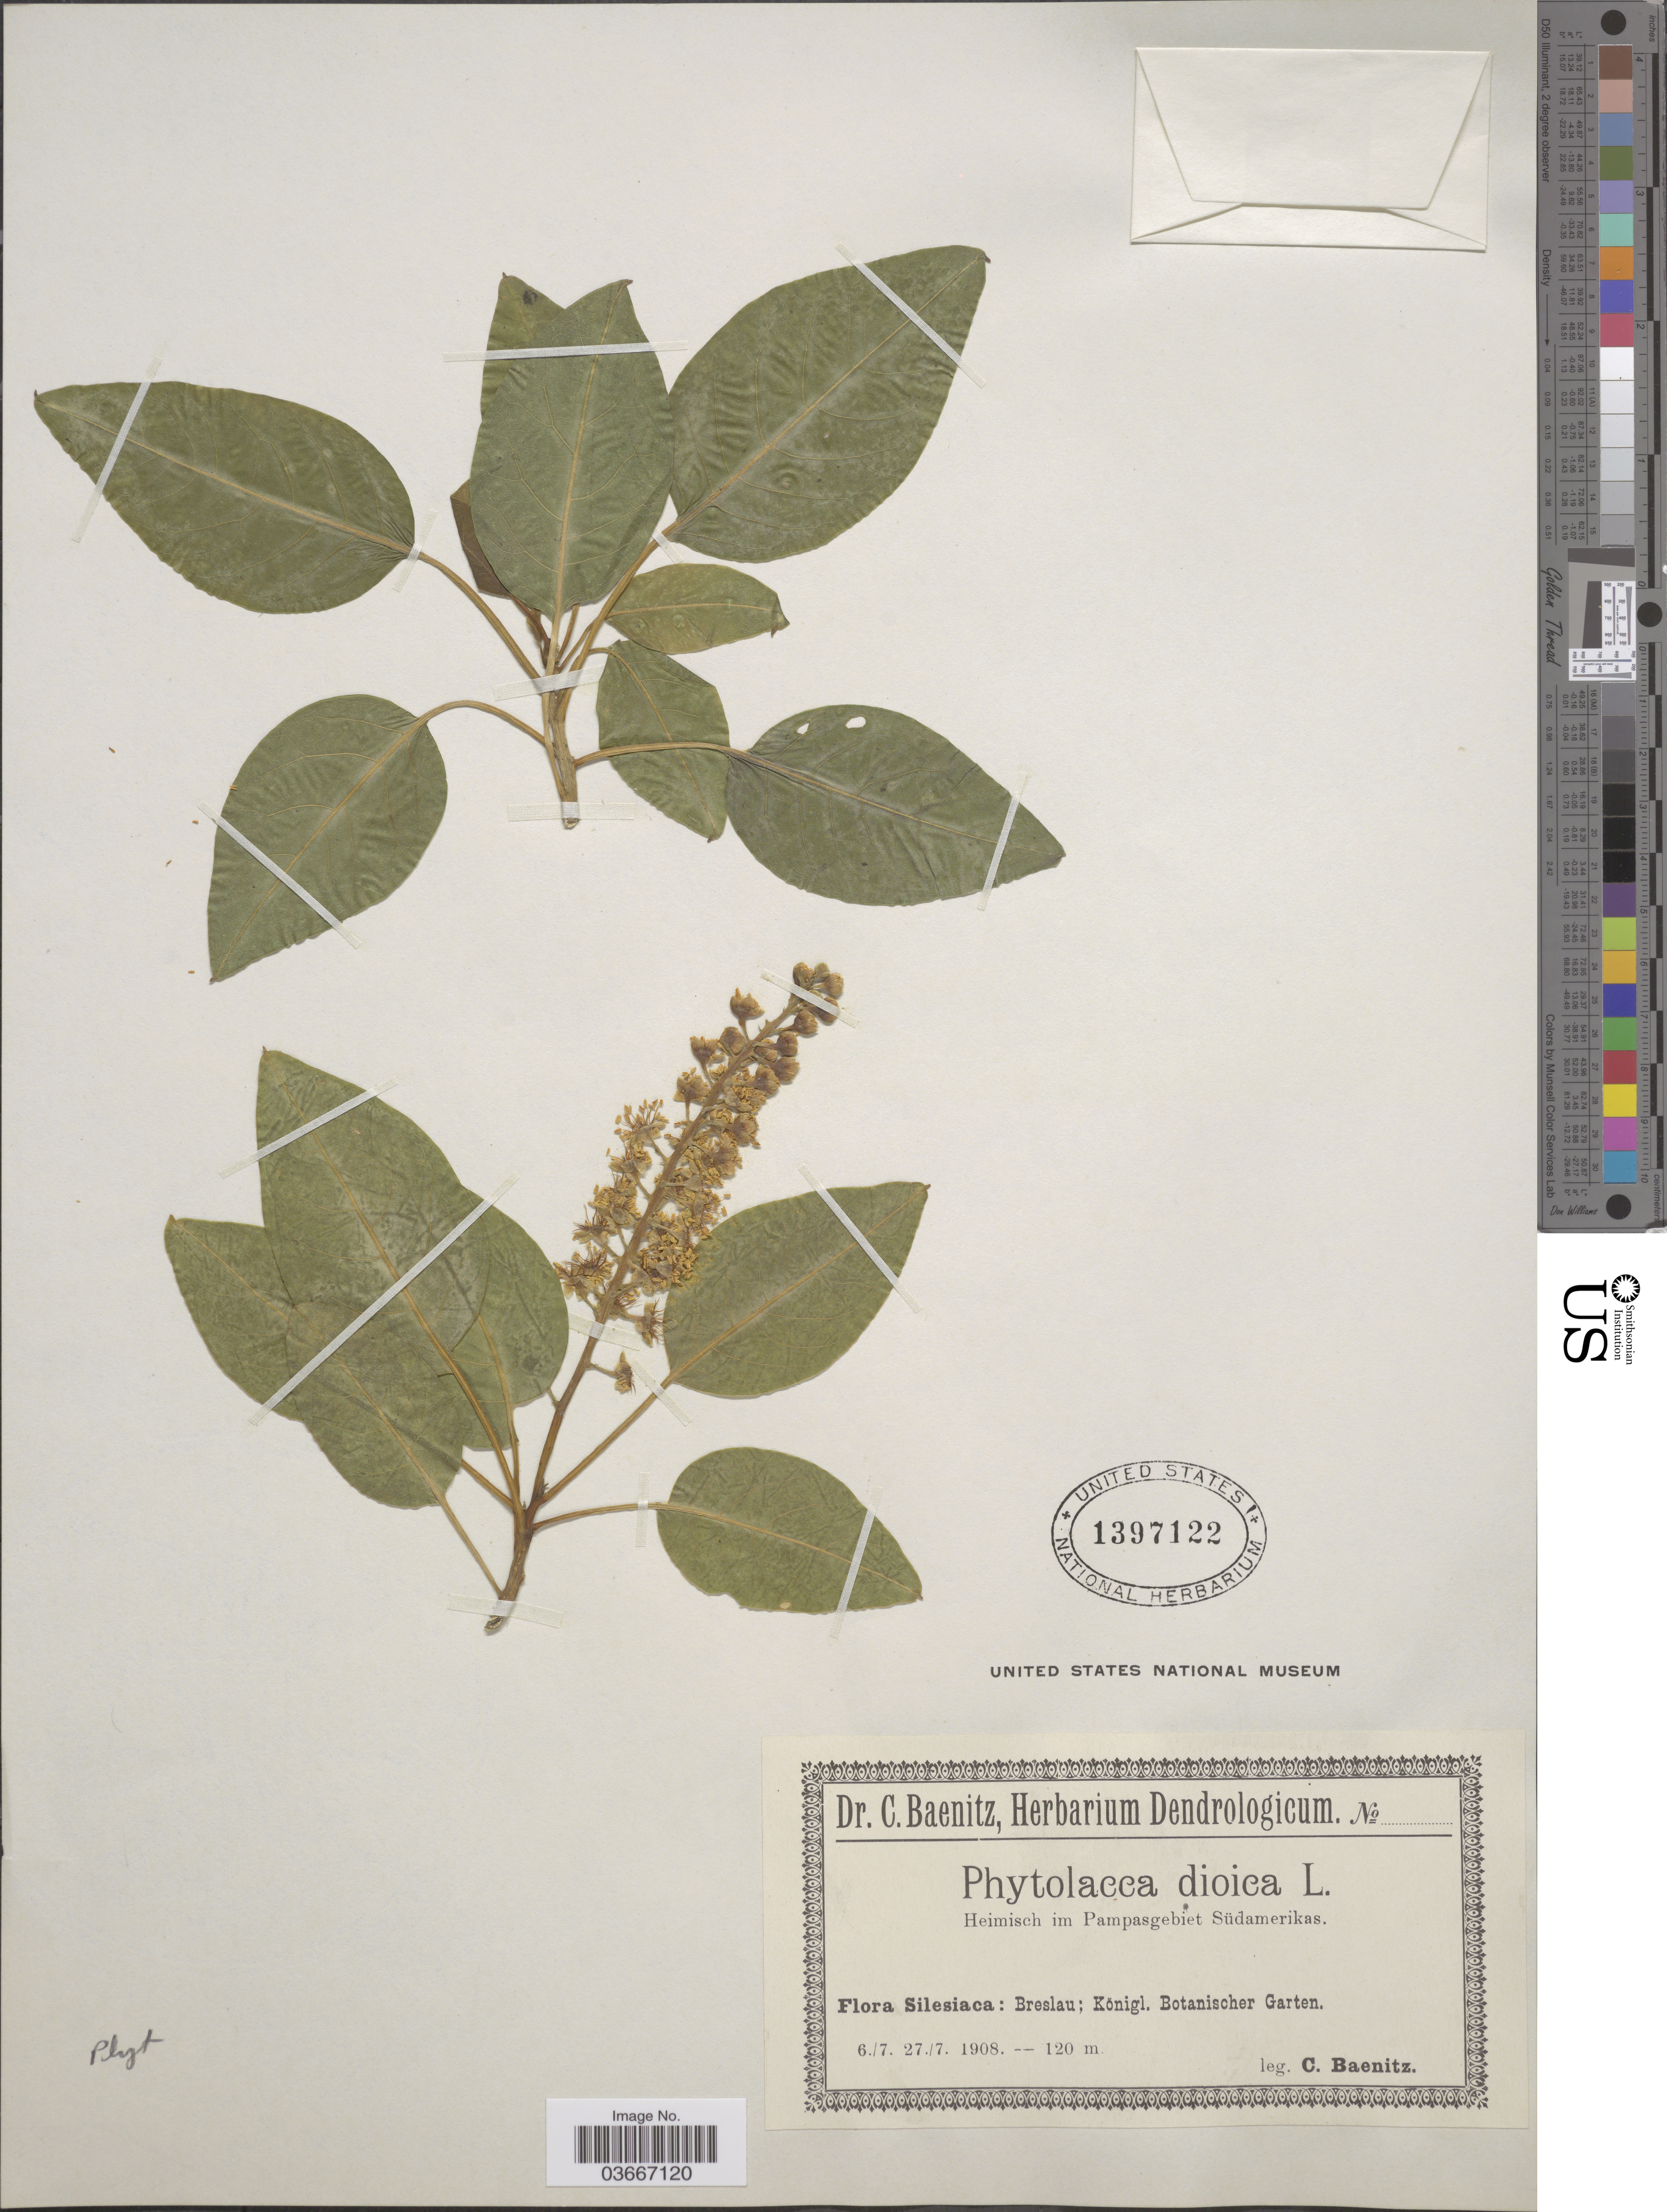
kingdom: Plantae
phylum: Tracheophyta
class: Magnoliopsida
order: Caryophyllales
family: Phytolaccaceae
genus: Phytolacca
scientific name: Phytolacca dioica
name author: L.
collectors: C. G. Baenitz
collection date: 1908-07-06/1908-07-27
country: Poland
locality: Silesiaca: Breslau; Königl. Botanischer Garten.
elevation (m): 120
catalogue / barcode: US 1397122